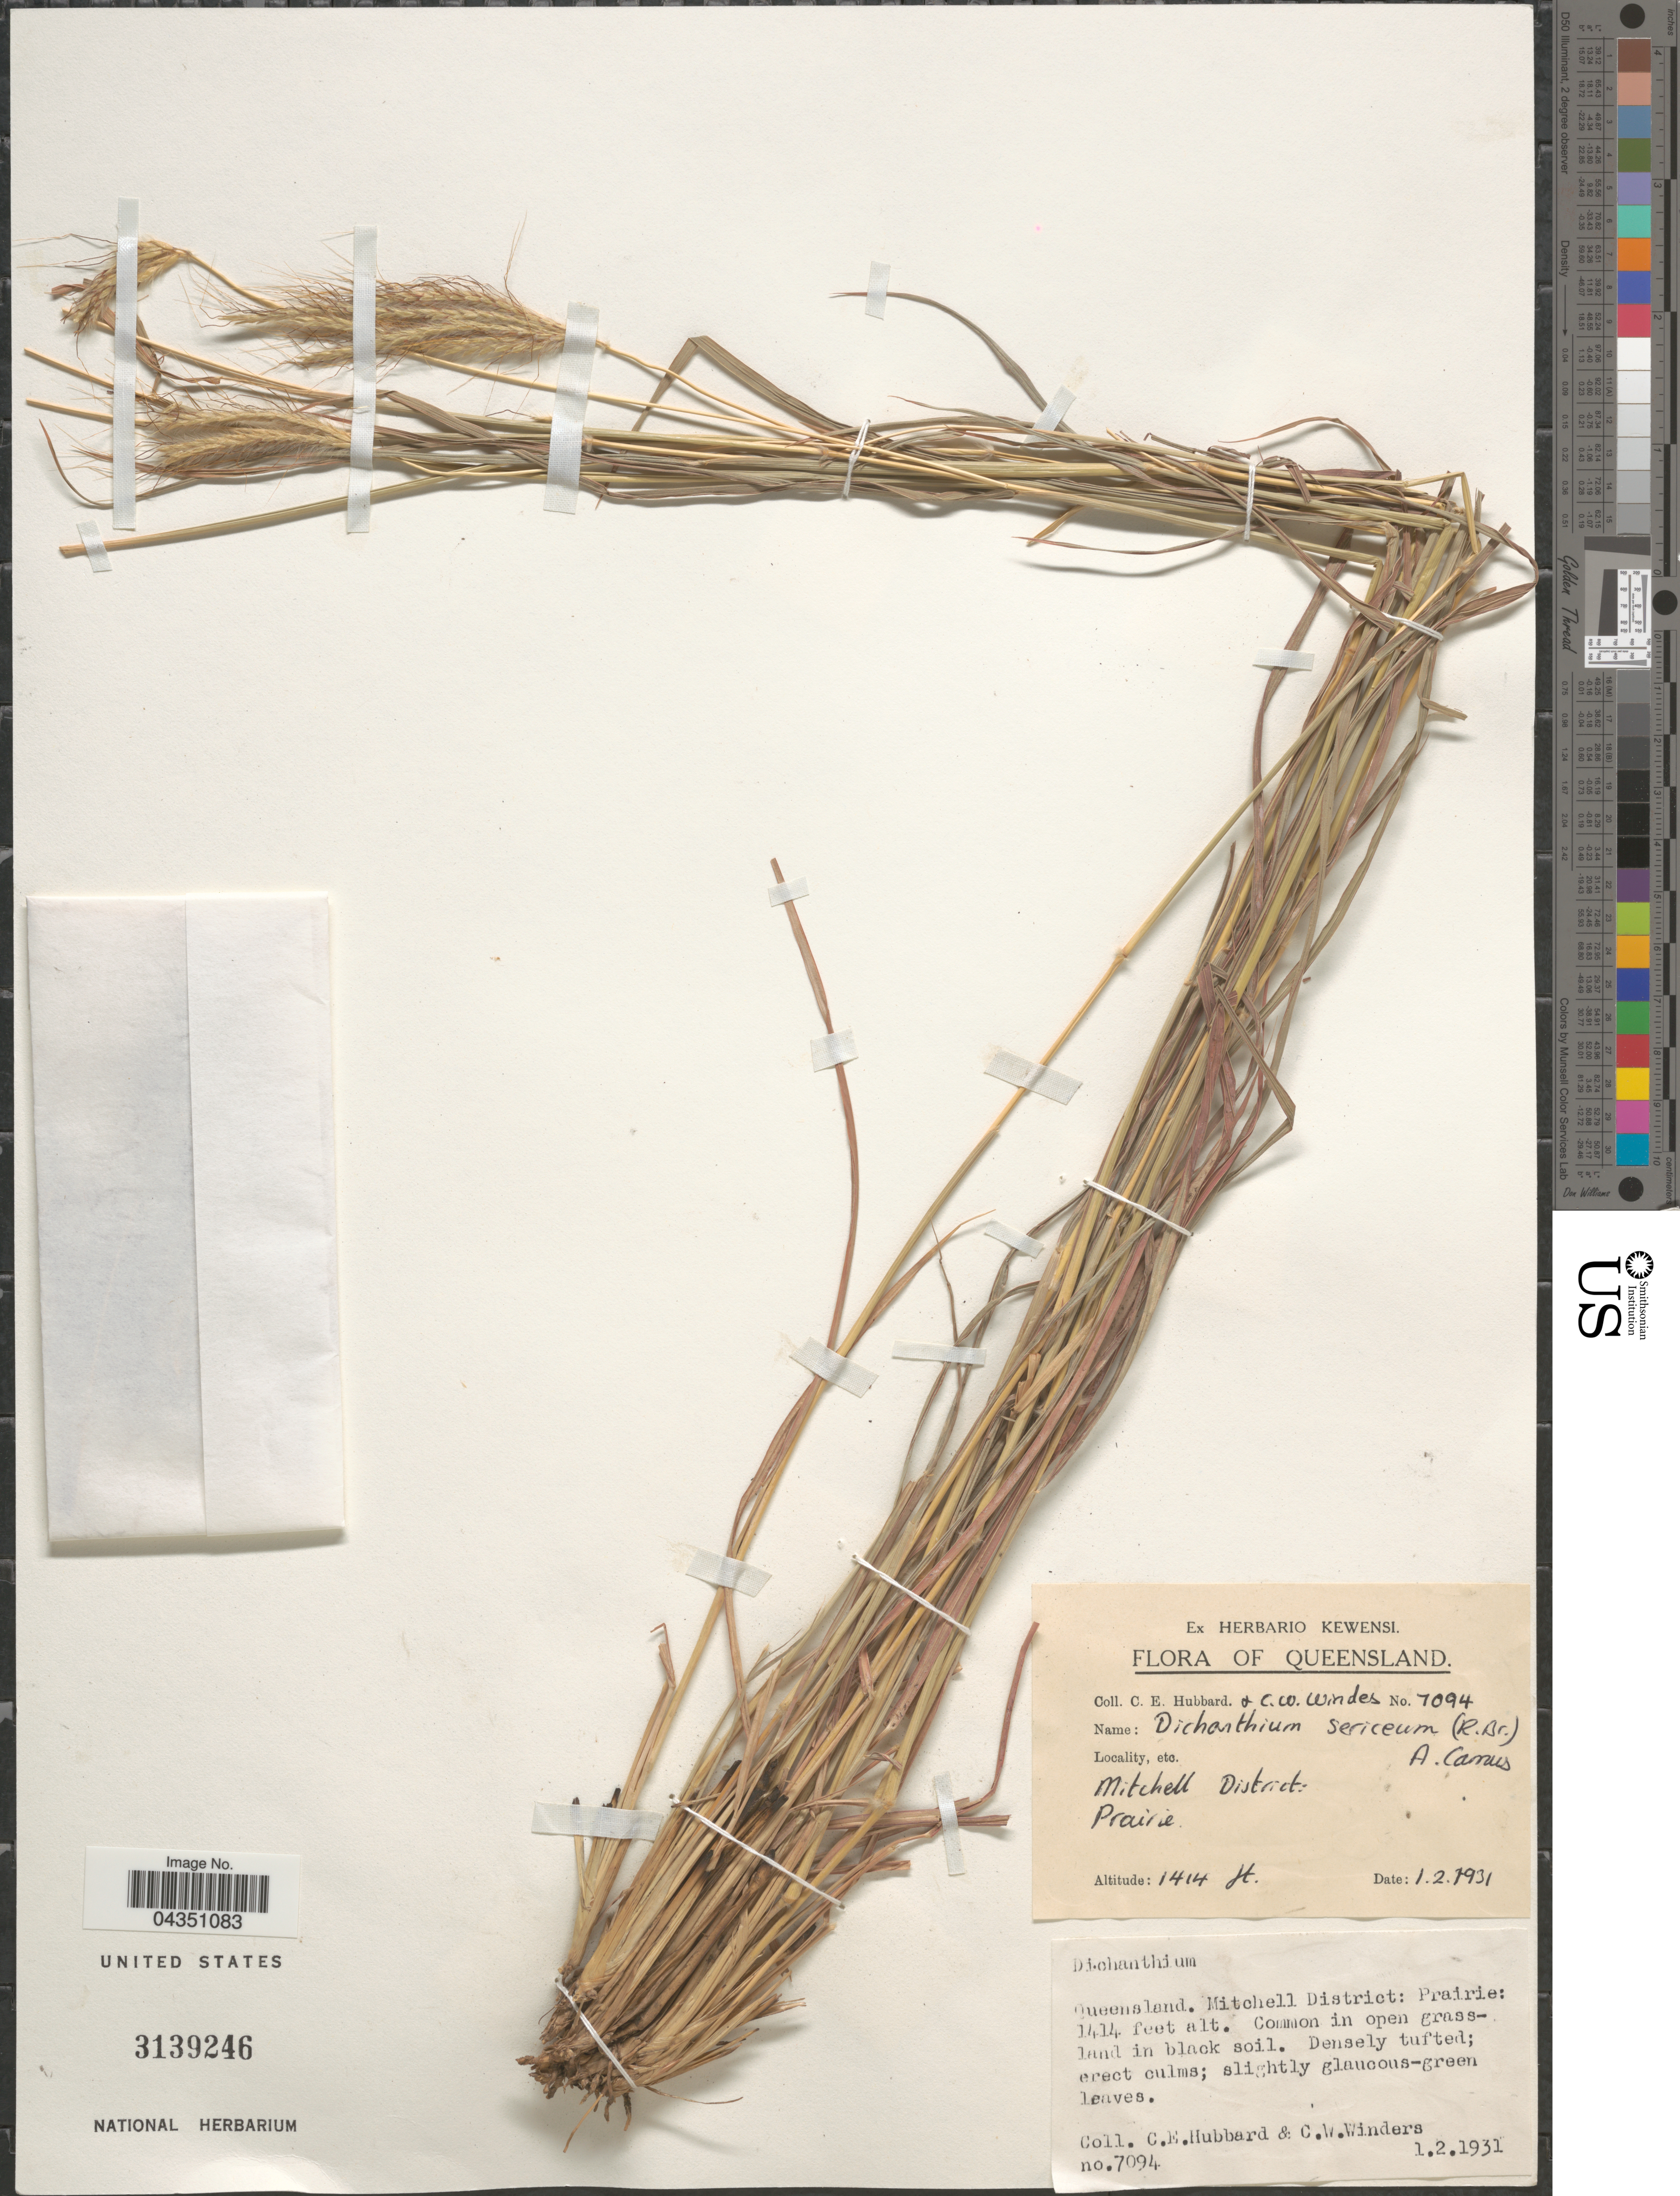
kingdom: Plantae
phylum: Tracheophyta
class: Liliopsida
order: Poales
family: Poaceae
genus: Dichanthium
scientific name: Dichanthium sericeum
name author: (R. Br.) A. Camus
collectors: C. E. Hubbard & C. Winders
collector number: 7094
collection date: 1931-02-01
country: Australia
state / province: Queensland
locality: Mitchell District. Prairie. Common in open grassland in black soil.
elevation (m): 431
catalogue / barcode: US 3139246